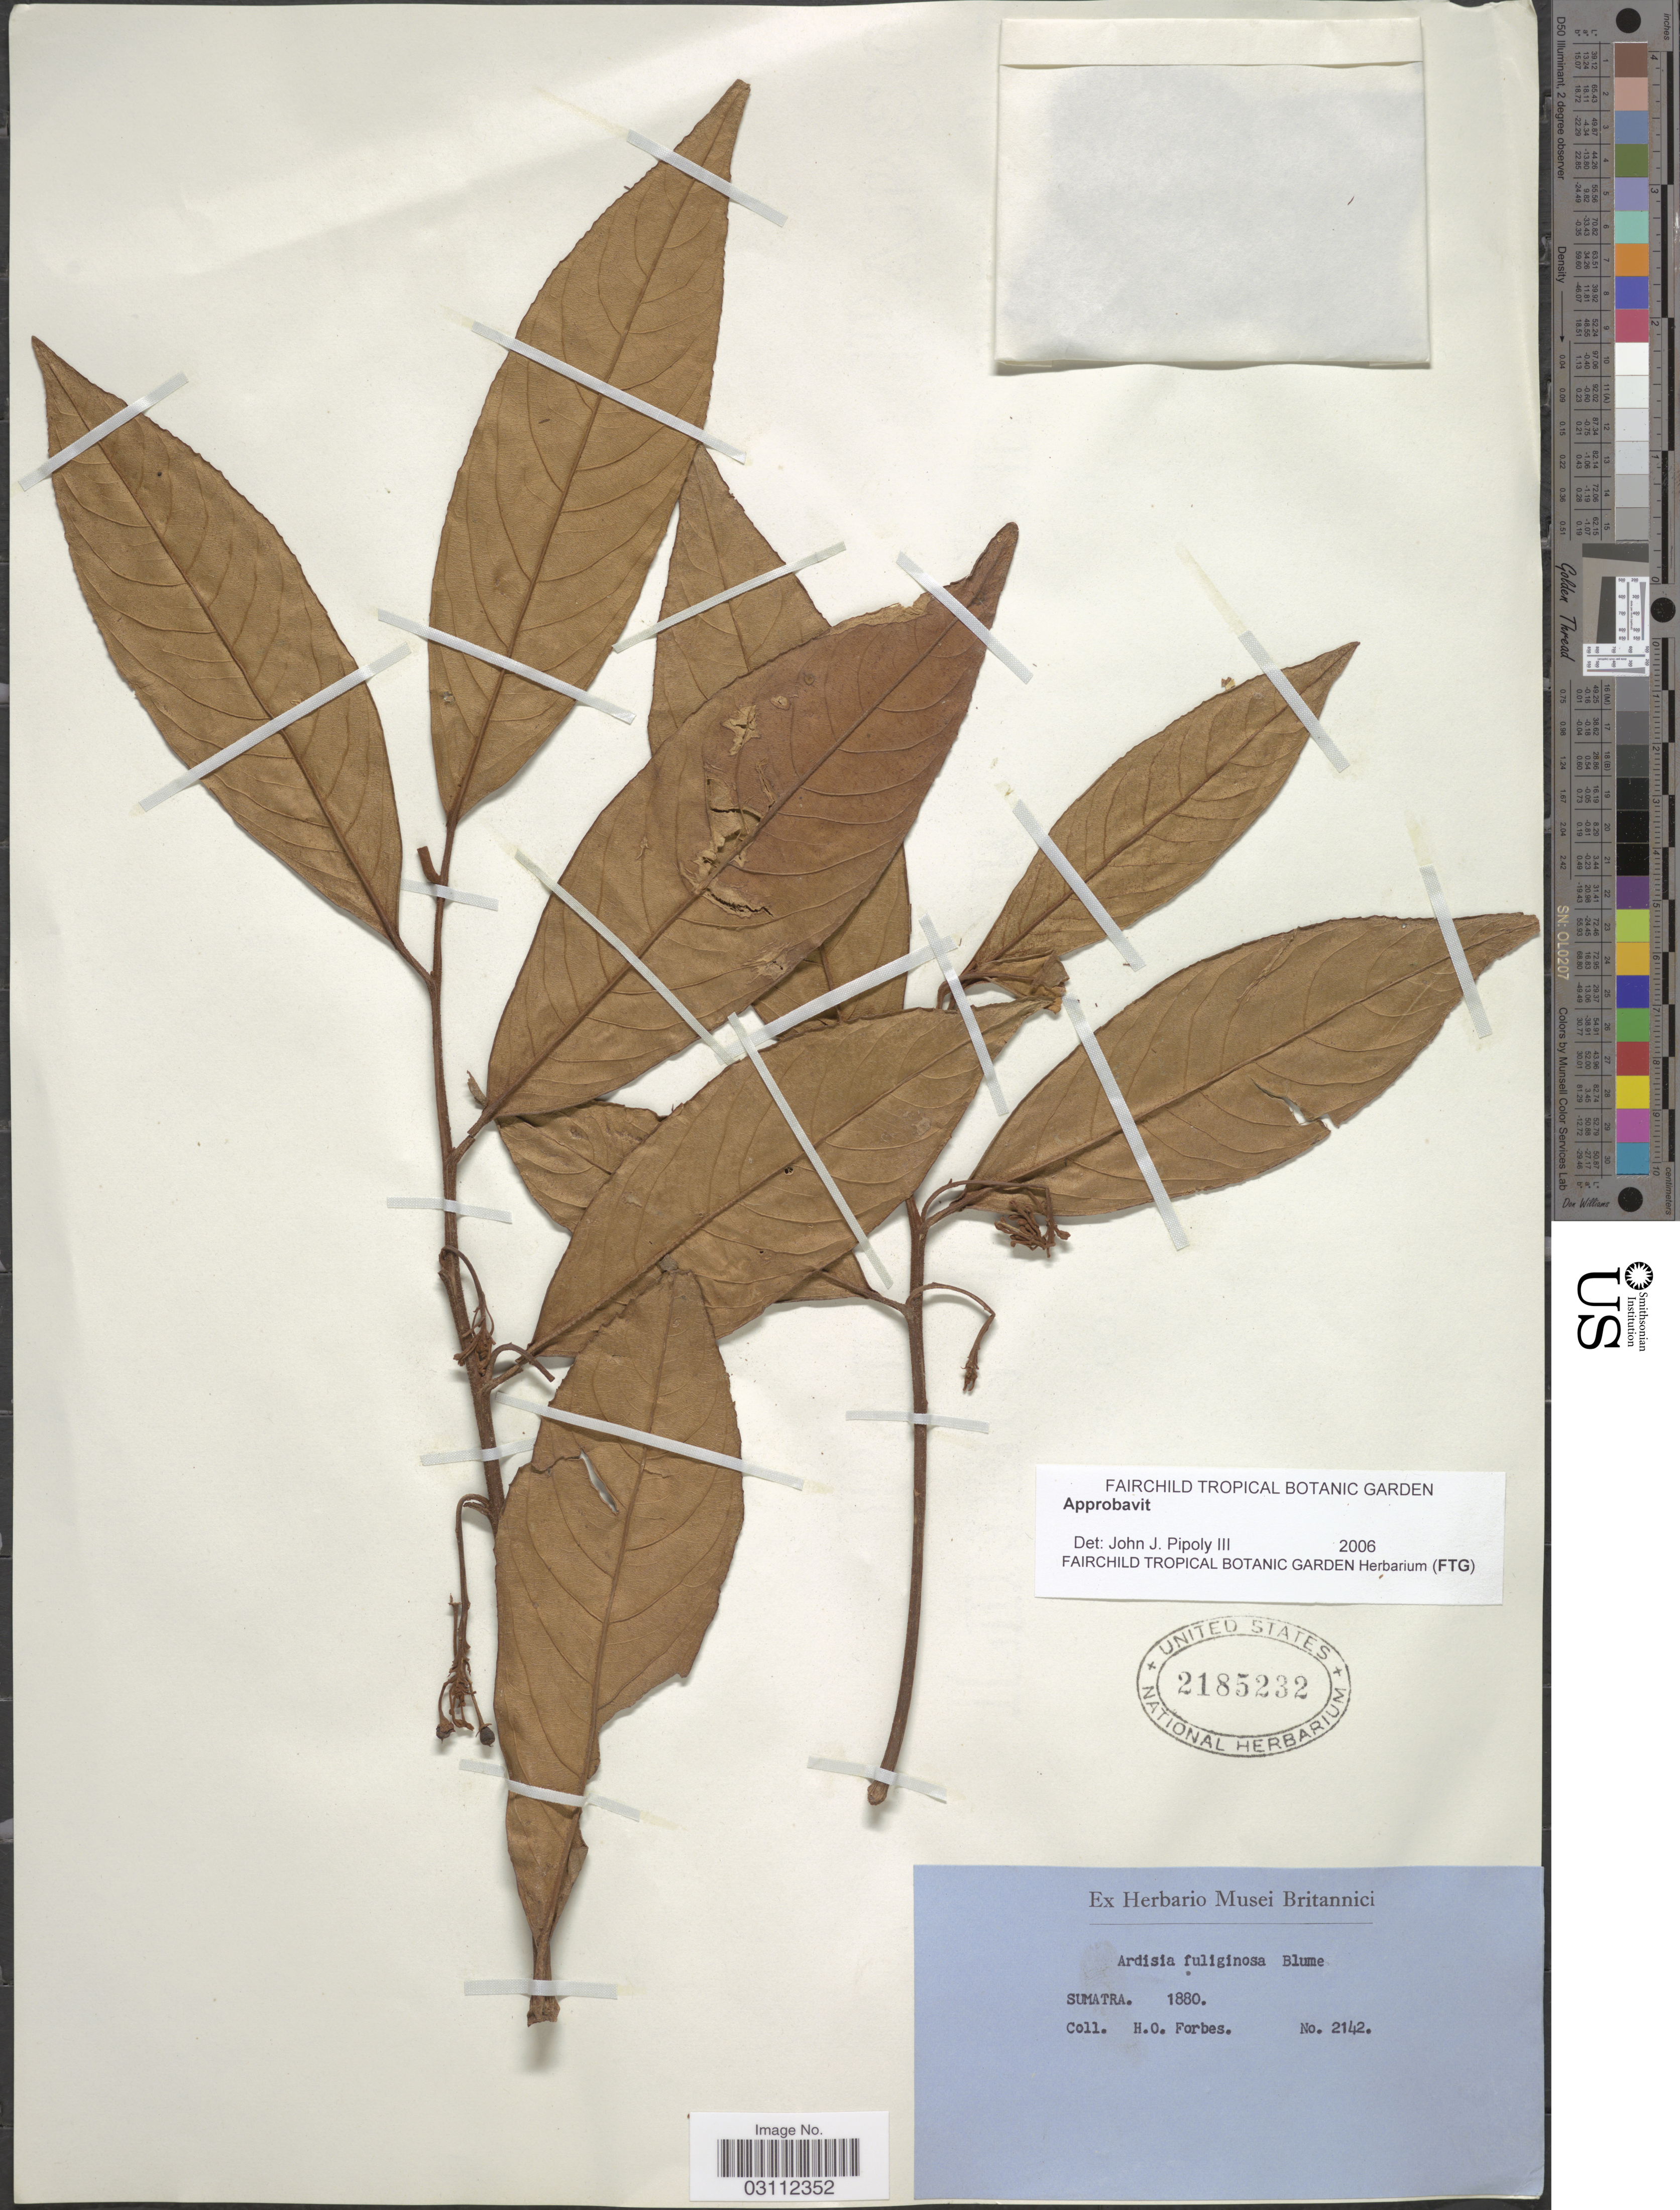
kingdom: Plantae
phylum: Tracheophyta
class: Magnoliopsida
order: Ericales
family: Primulaceae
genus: Ardisia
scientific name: Ardisia fuliginosa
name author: Blume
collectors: H. O. Forbes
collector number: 2142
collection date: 1880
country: Indonesia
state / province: Sumatra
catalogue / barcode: US 2185232